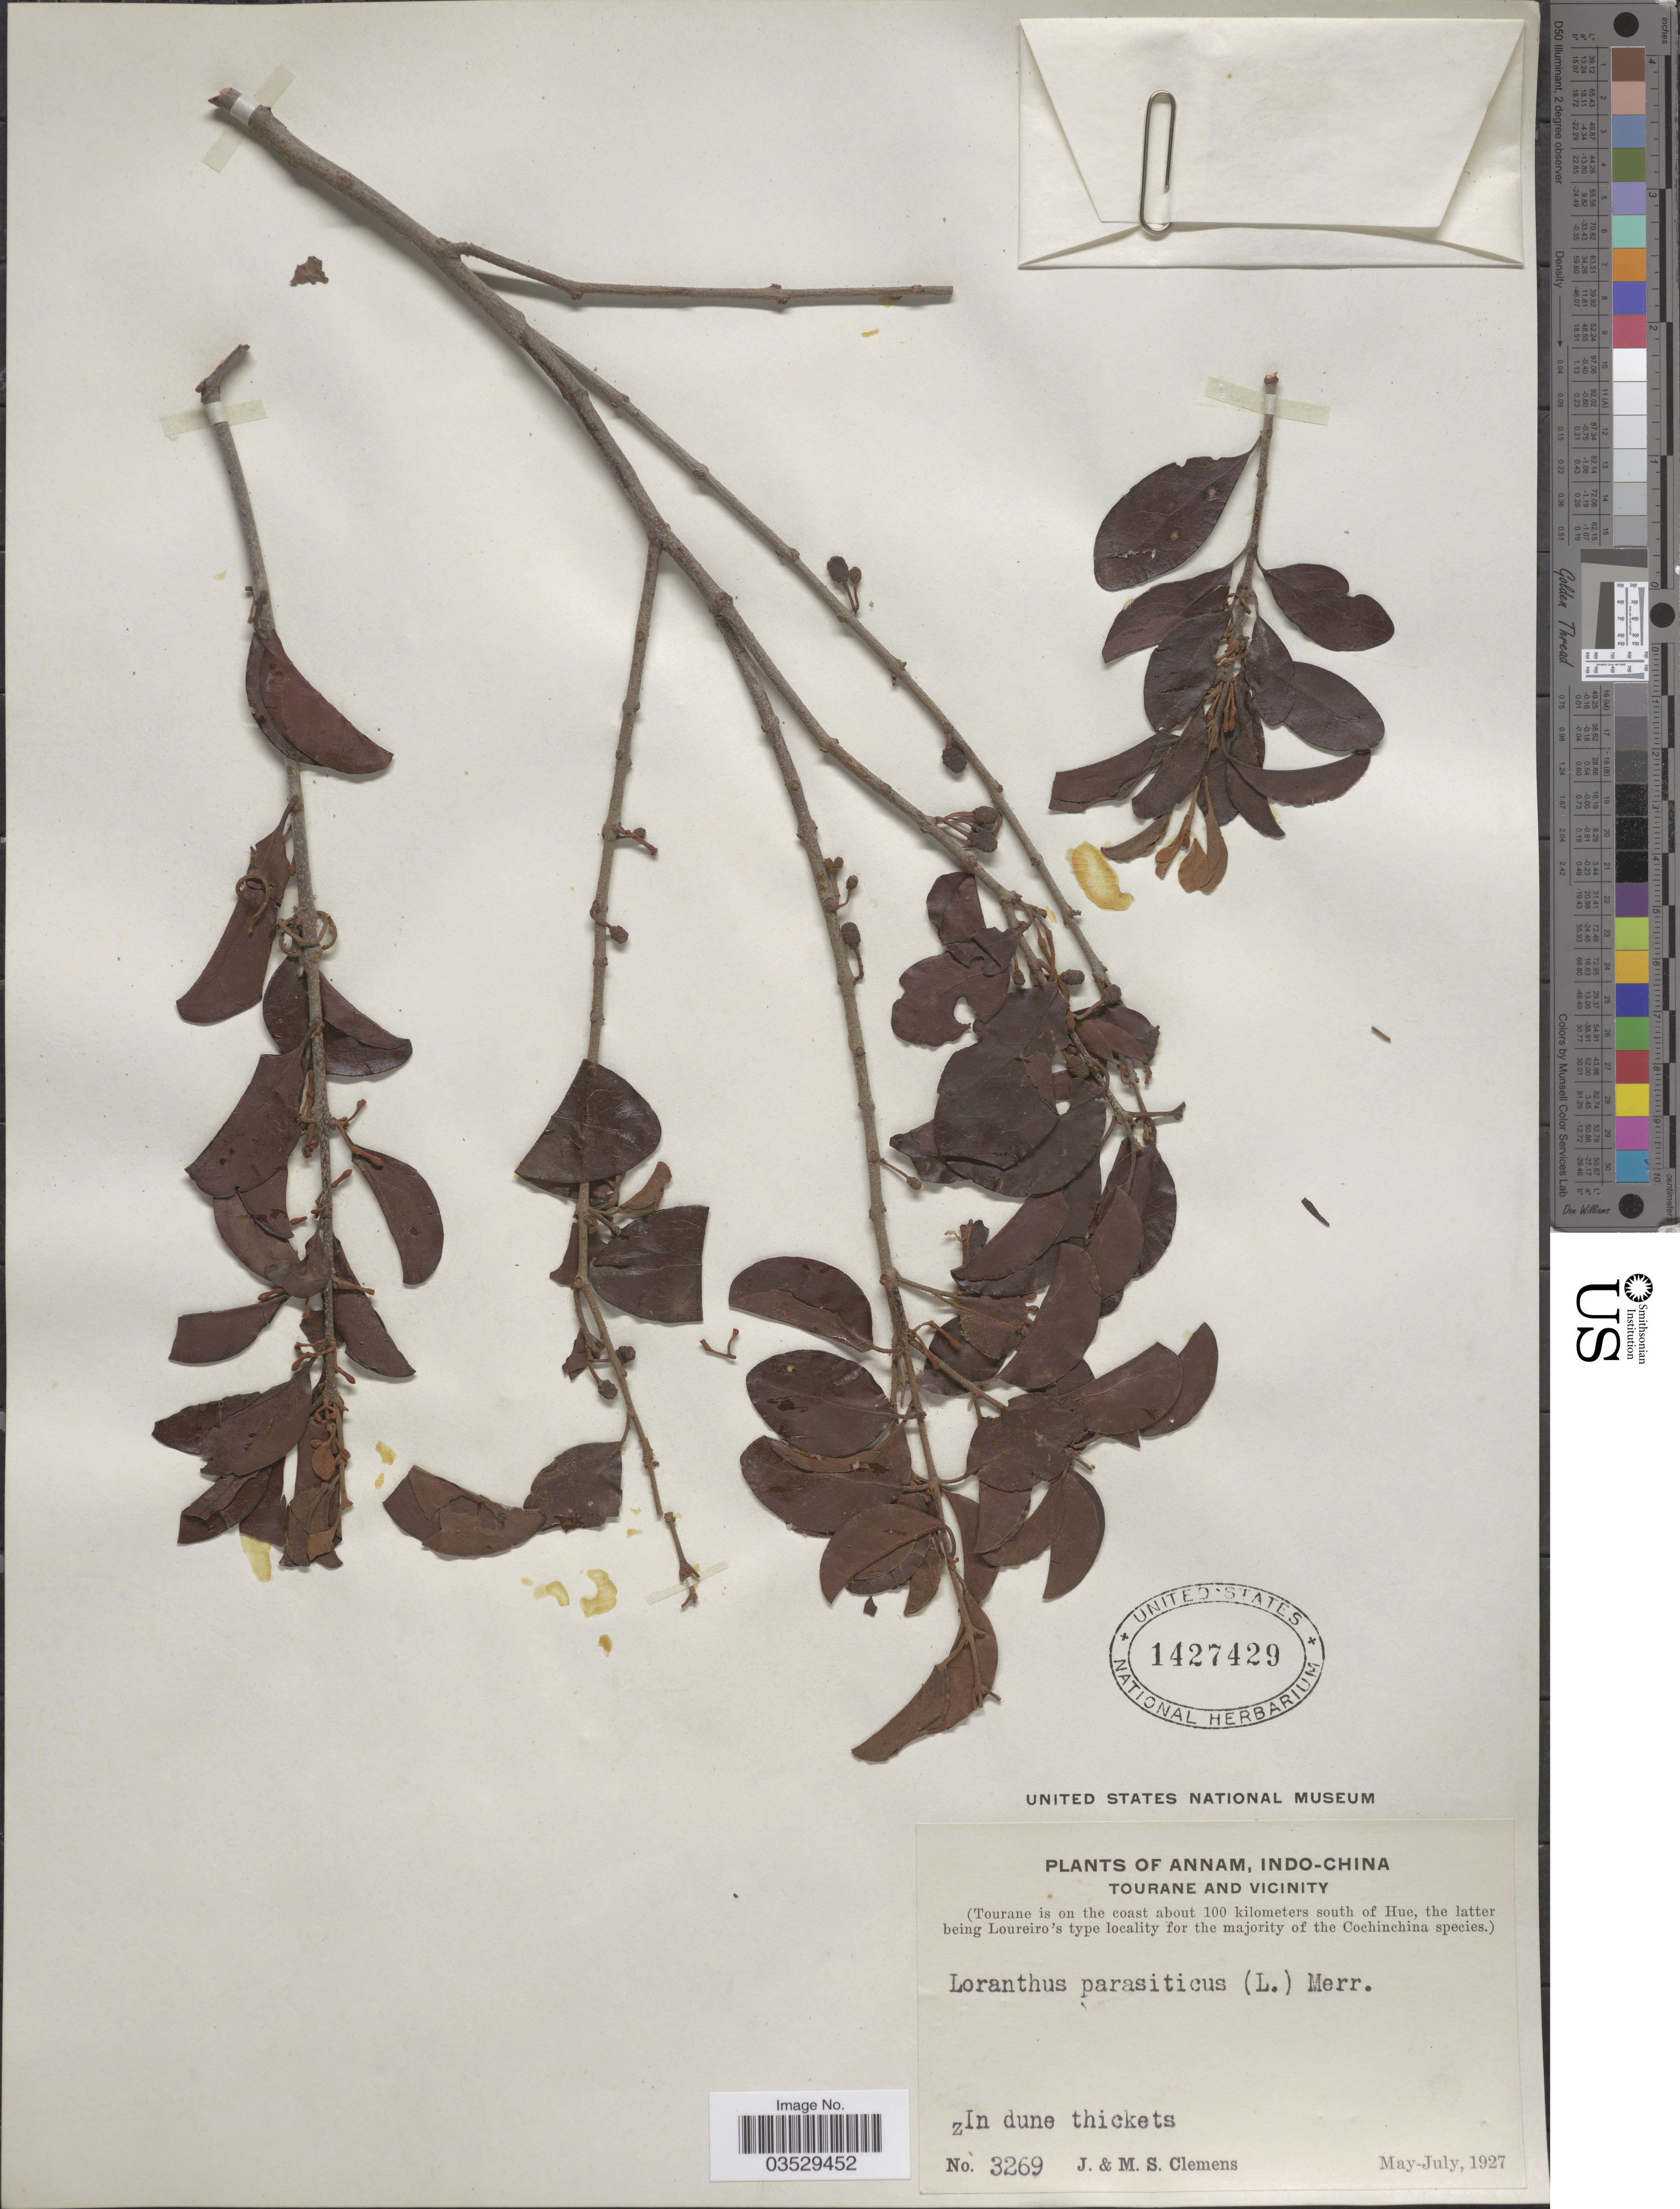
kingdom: Plantae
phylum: Tracheophyta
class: Magnoliopsida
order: Santalales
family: Loranthaceae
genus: Scurrula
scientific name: Scurrula parasitica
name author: L.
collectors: J. Clemens & M. S. Clemens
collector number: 3269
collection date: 1927-05/1927-07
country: Vietnam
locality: Annam, Indo-China. Tourane and vicinity. (Tourane is on the coast about 100 kilometers south of Hue).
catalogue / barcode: US 1427429